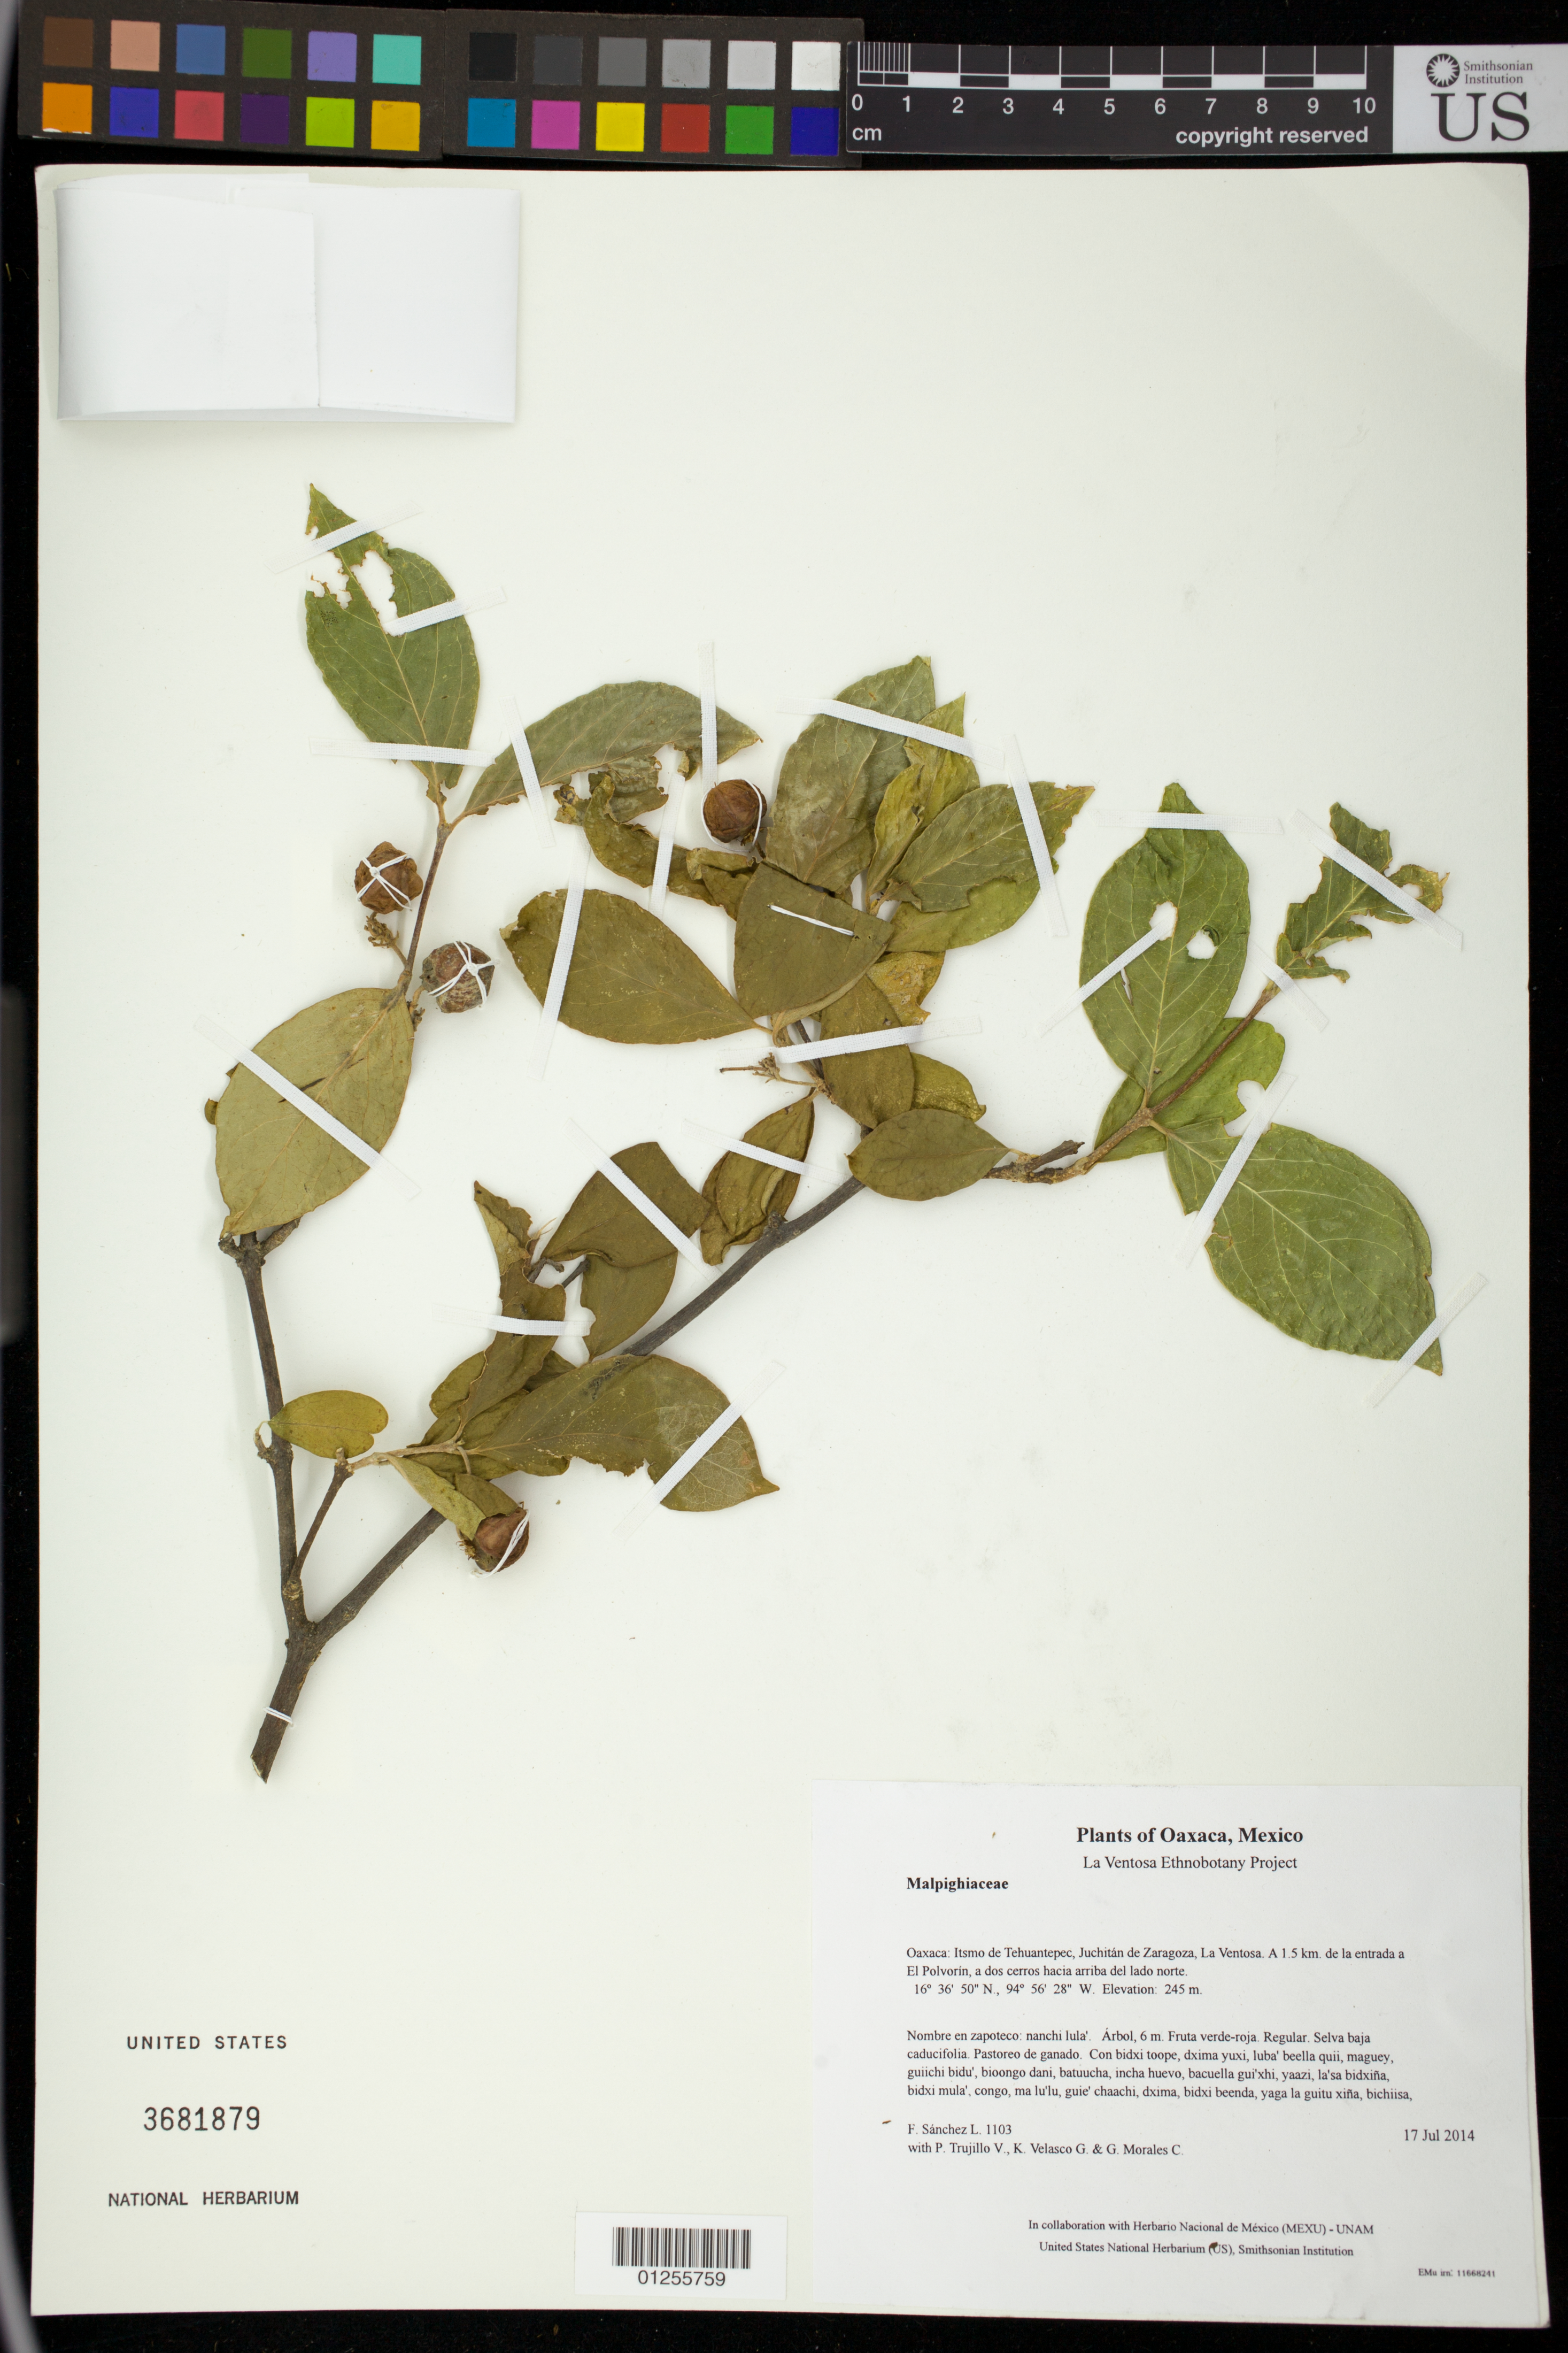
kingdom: Plantae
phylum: Tracheophyta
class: Magnoliopsida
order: Malpighiales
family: Malpighiaceae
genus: Malpighia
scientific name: Malpighia mexicana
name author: A. Juss.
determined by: Velasco G., Kenia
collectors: F. Sánchez L., P. Trujillo V., K. Velasco G. & G. Morales C.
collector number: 1103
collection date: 2014-07-17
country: Mexico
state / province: Oaxaca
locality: Itsmo de Tehuantepec, Juchitán de Zaragoza, La Ventosa. A 1.5 km. de la entrada a El Polvorín, a dos cerros hacia arriba del lado norte.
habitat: Selva baja caducifolia. Pastoreo de ganado.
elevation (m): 245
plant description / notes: JEBOT, MEXU, US; Yaga. 6 m. Cuaananaxhi naga'-naxiná'. Nuu.; nanche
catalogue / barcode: US 3681879